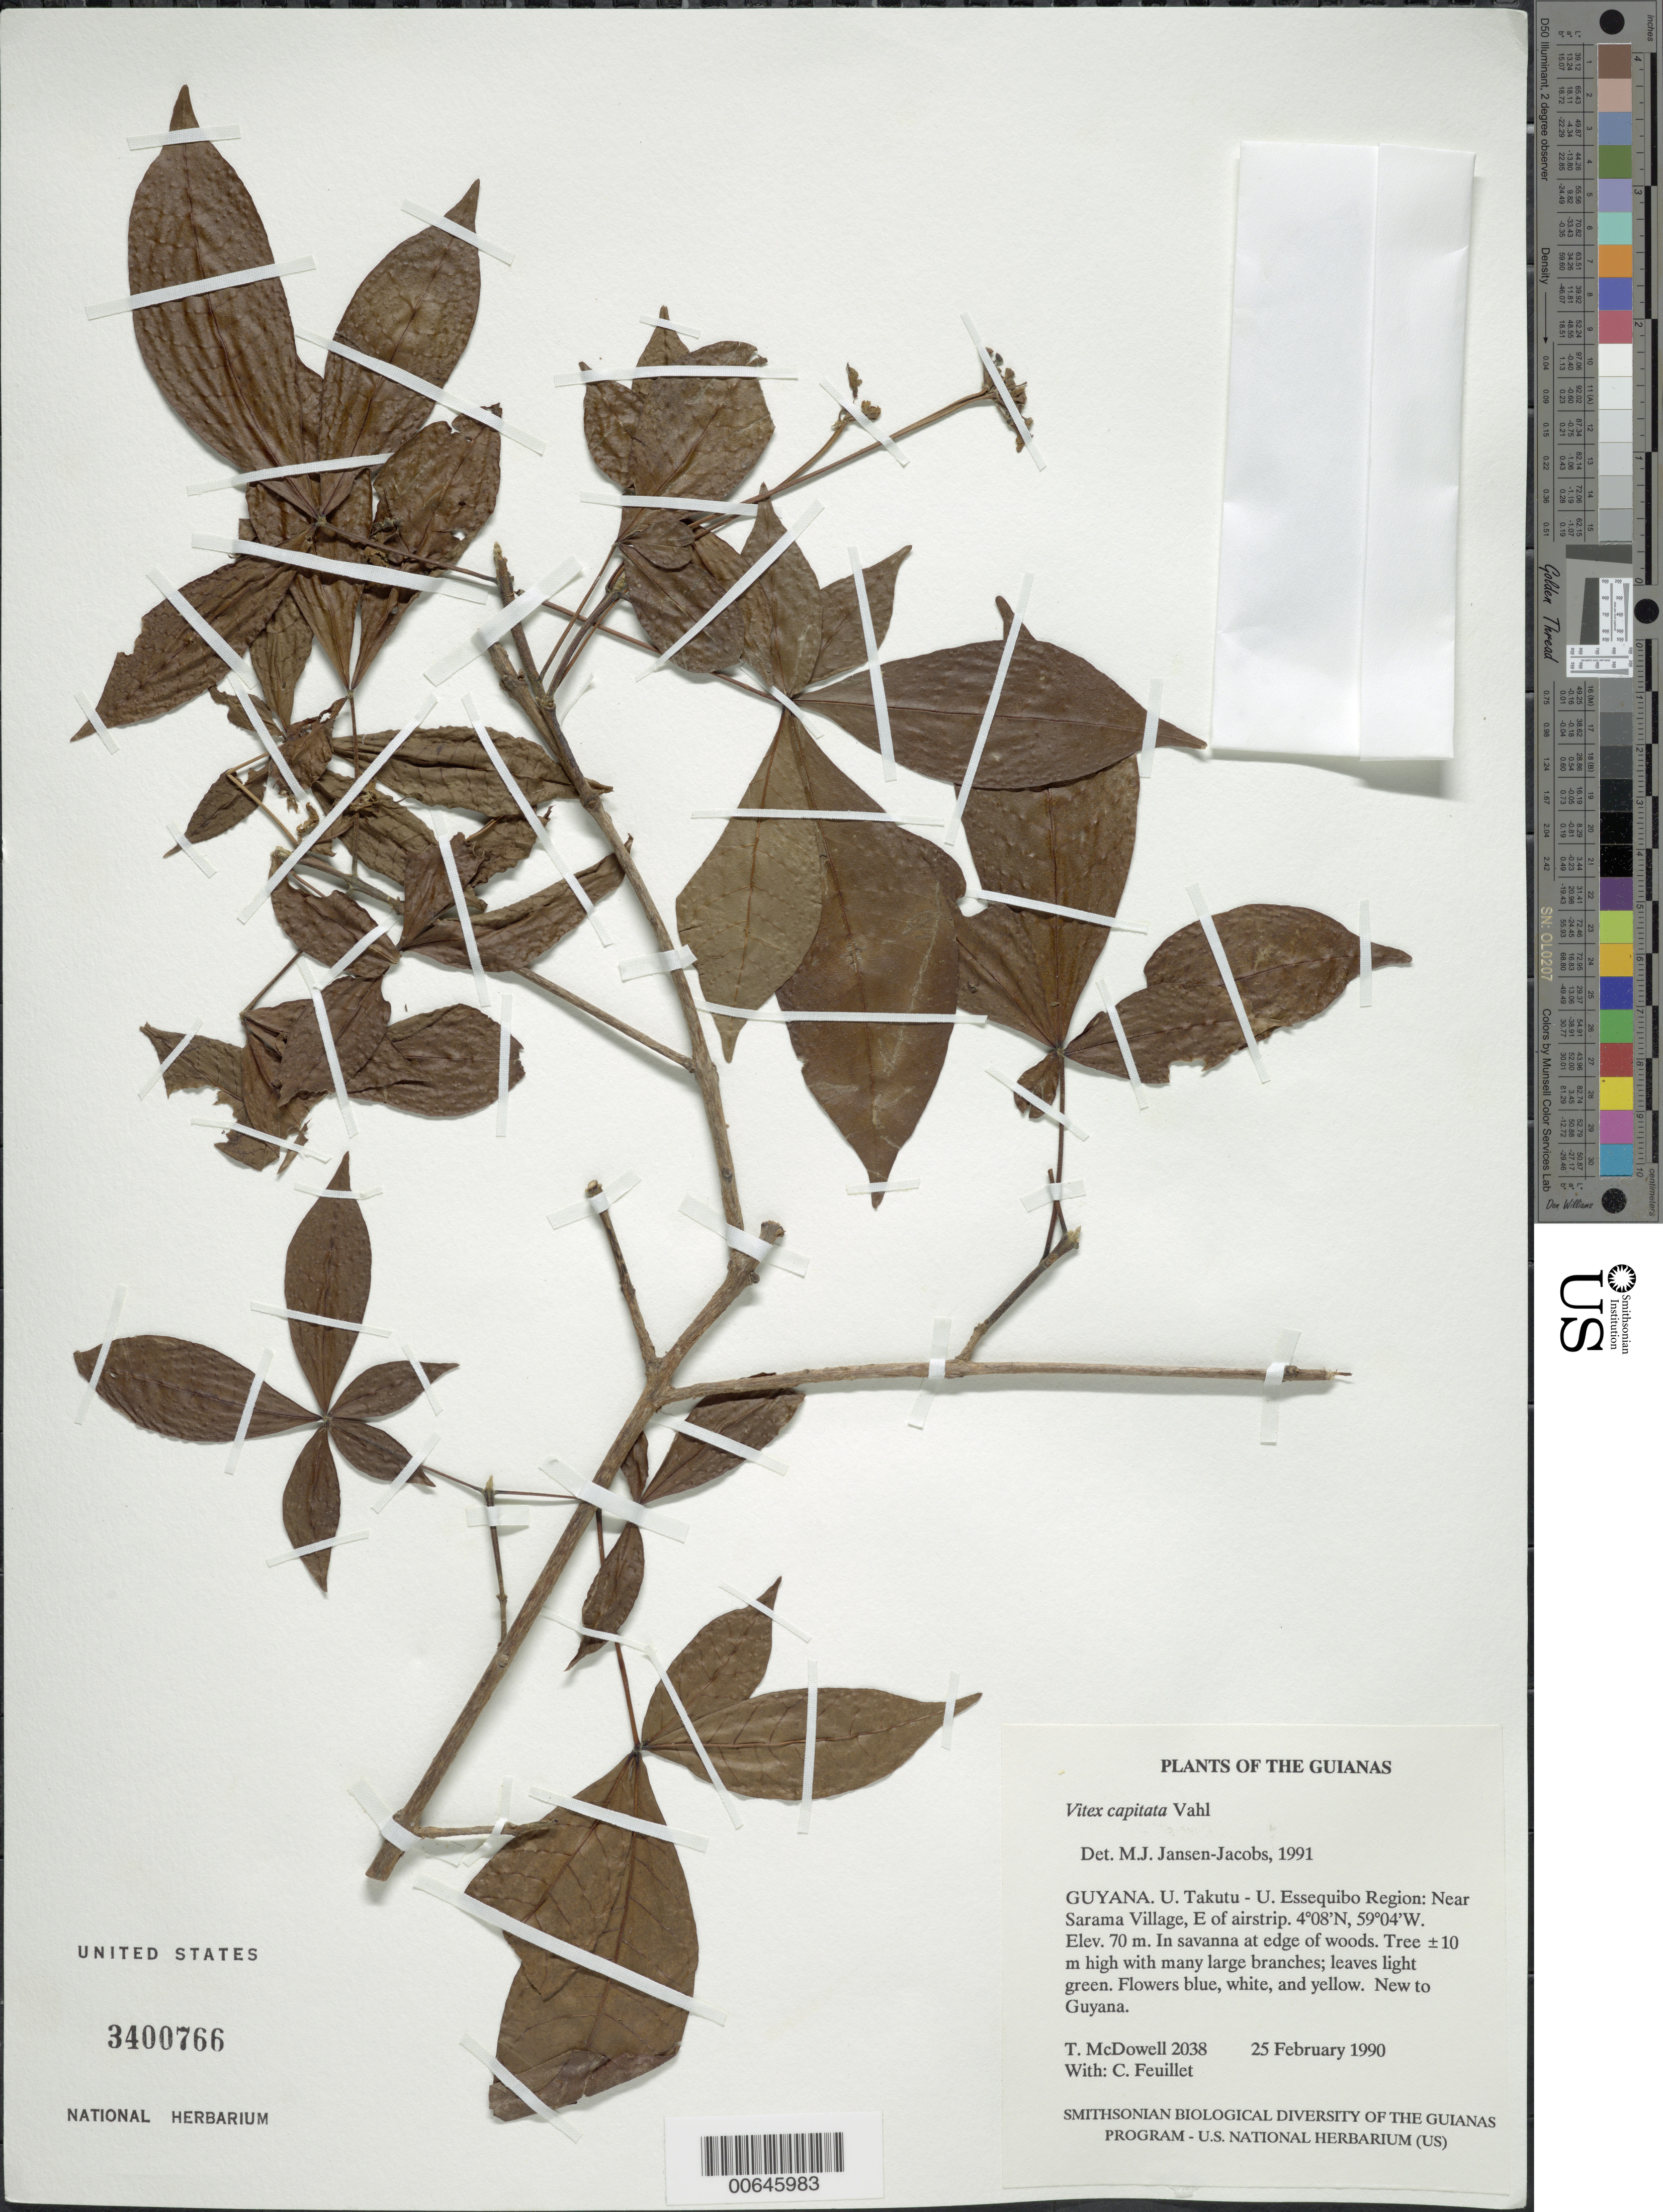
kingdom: Plantae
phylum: Tracheophyta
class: Magnoliopsida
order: Lamiales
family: Lamiaceae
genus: Vitex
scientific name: Vitex capitata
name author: Vahl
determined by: Jansen-Jacobs, M. J., (U), Nationaal Herbarium Nederland, Utrecht University branch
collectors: T. McDowell & C. Feuillet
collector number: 2038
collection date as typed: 25 February 1990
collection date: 1990-02-25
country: Guyana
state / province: U. Takutu-U. Essequibo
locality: Near Surama Village, E of airstrip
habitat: In savanna at edge of woods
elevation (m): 70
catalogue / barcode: US 3400766